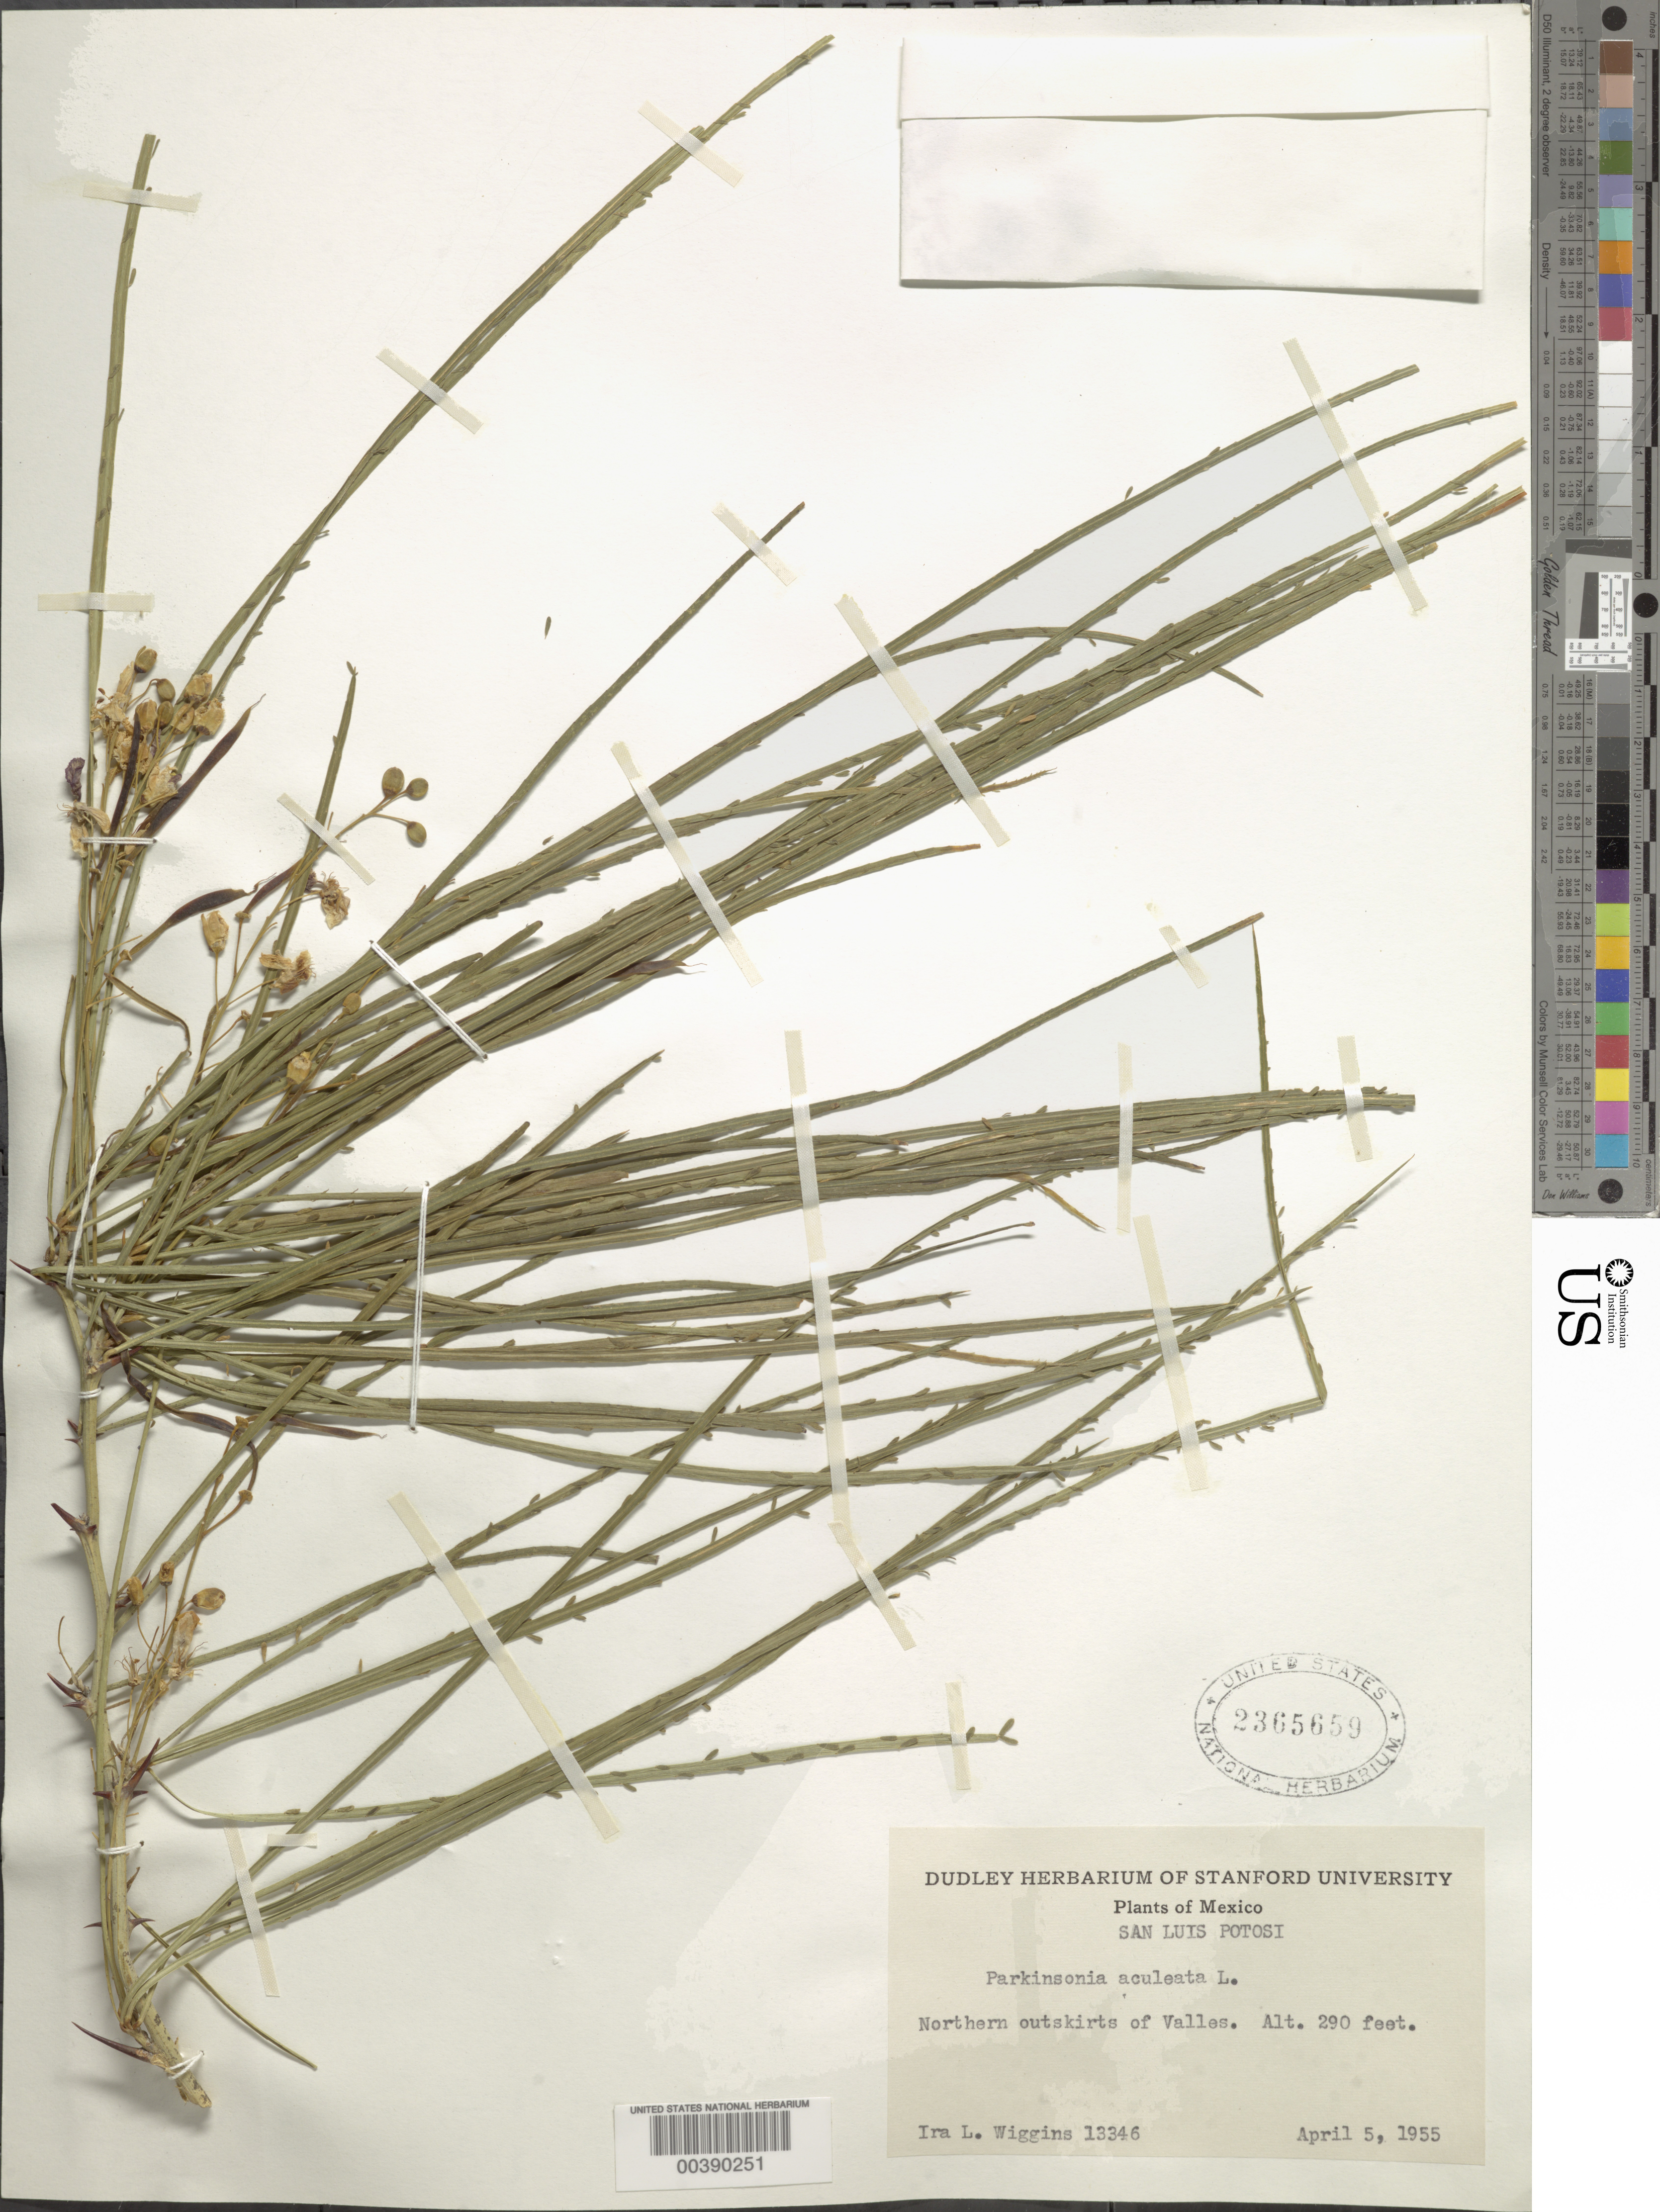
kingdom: Plantae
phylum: Tracheophyta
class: Magnoliopsida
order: Fabales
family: Fabaceae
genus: Parkinsonia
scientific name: Parkinsonia aculeata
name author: L.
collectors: I. L. Wiggins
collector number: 13346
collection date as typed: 05 Apr 1955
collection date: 1955-04-05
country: Mexico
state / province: San Luis Potosí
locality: Northern outskirts of valles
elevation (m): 88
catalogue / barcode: US 2365659